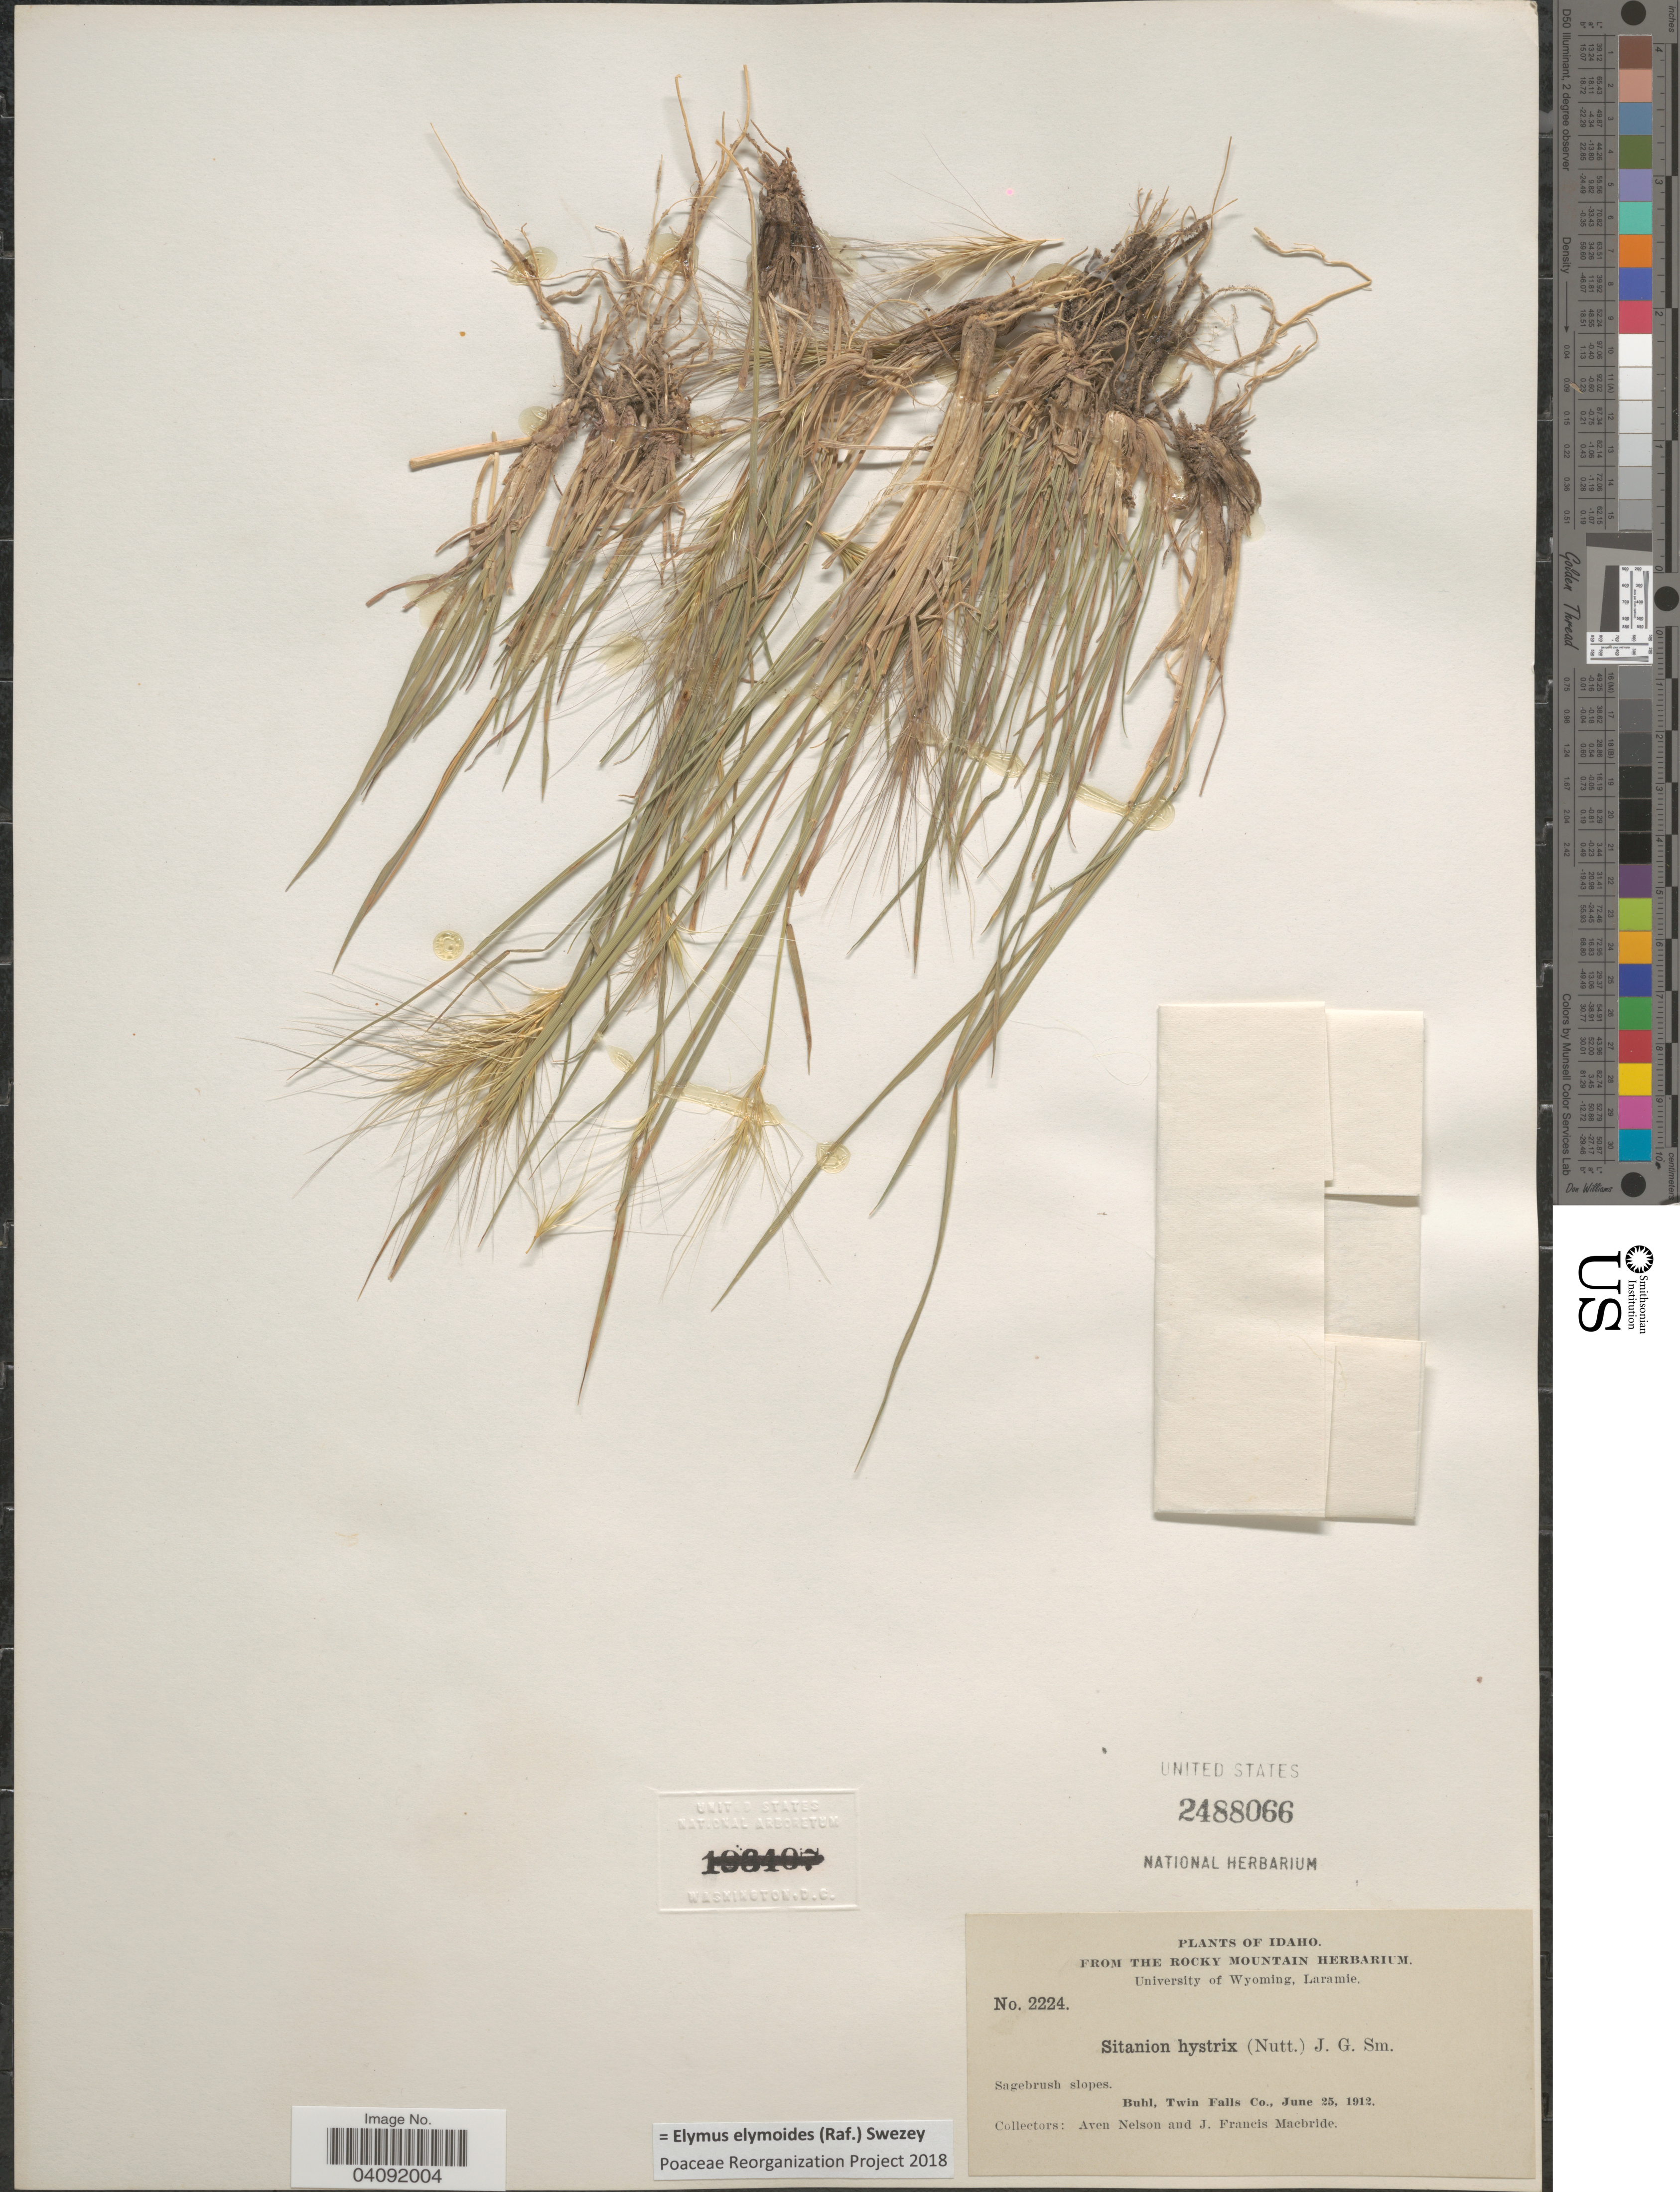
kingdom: Plantae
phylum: Tracheophyta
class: Liliopsida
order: Poales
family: Poaceae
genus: Elymus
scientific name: Elymus elymoides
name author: (Raf.) Swezey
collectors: A. Nelson & J. F. Macbride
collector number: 2224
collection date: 1912-06-25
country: United States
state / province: Idaho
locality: Buhl, Twin Falls Co.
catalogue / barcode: US 2488066